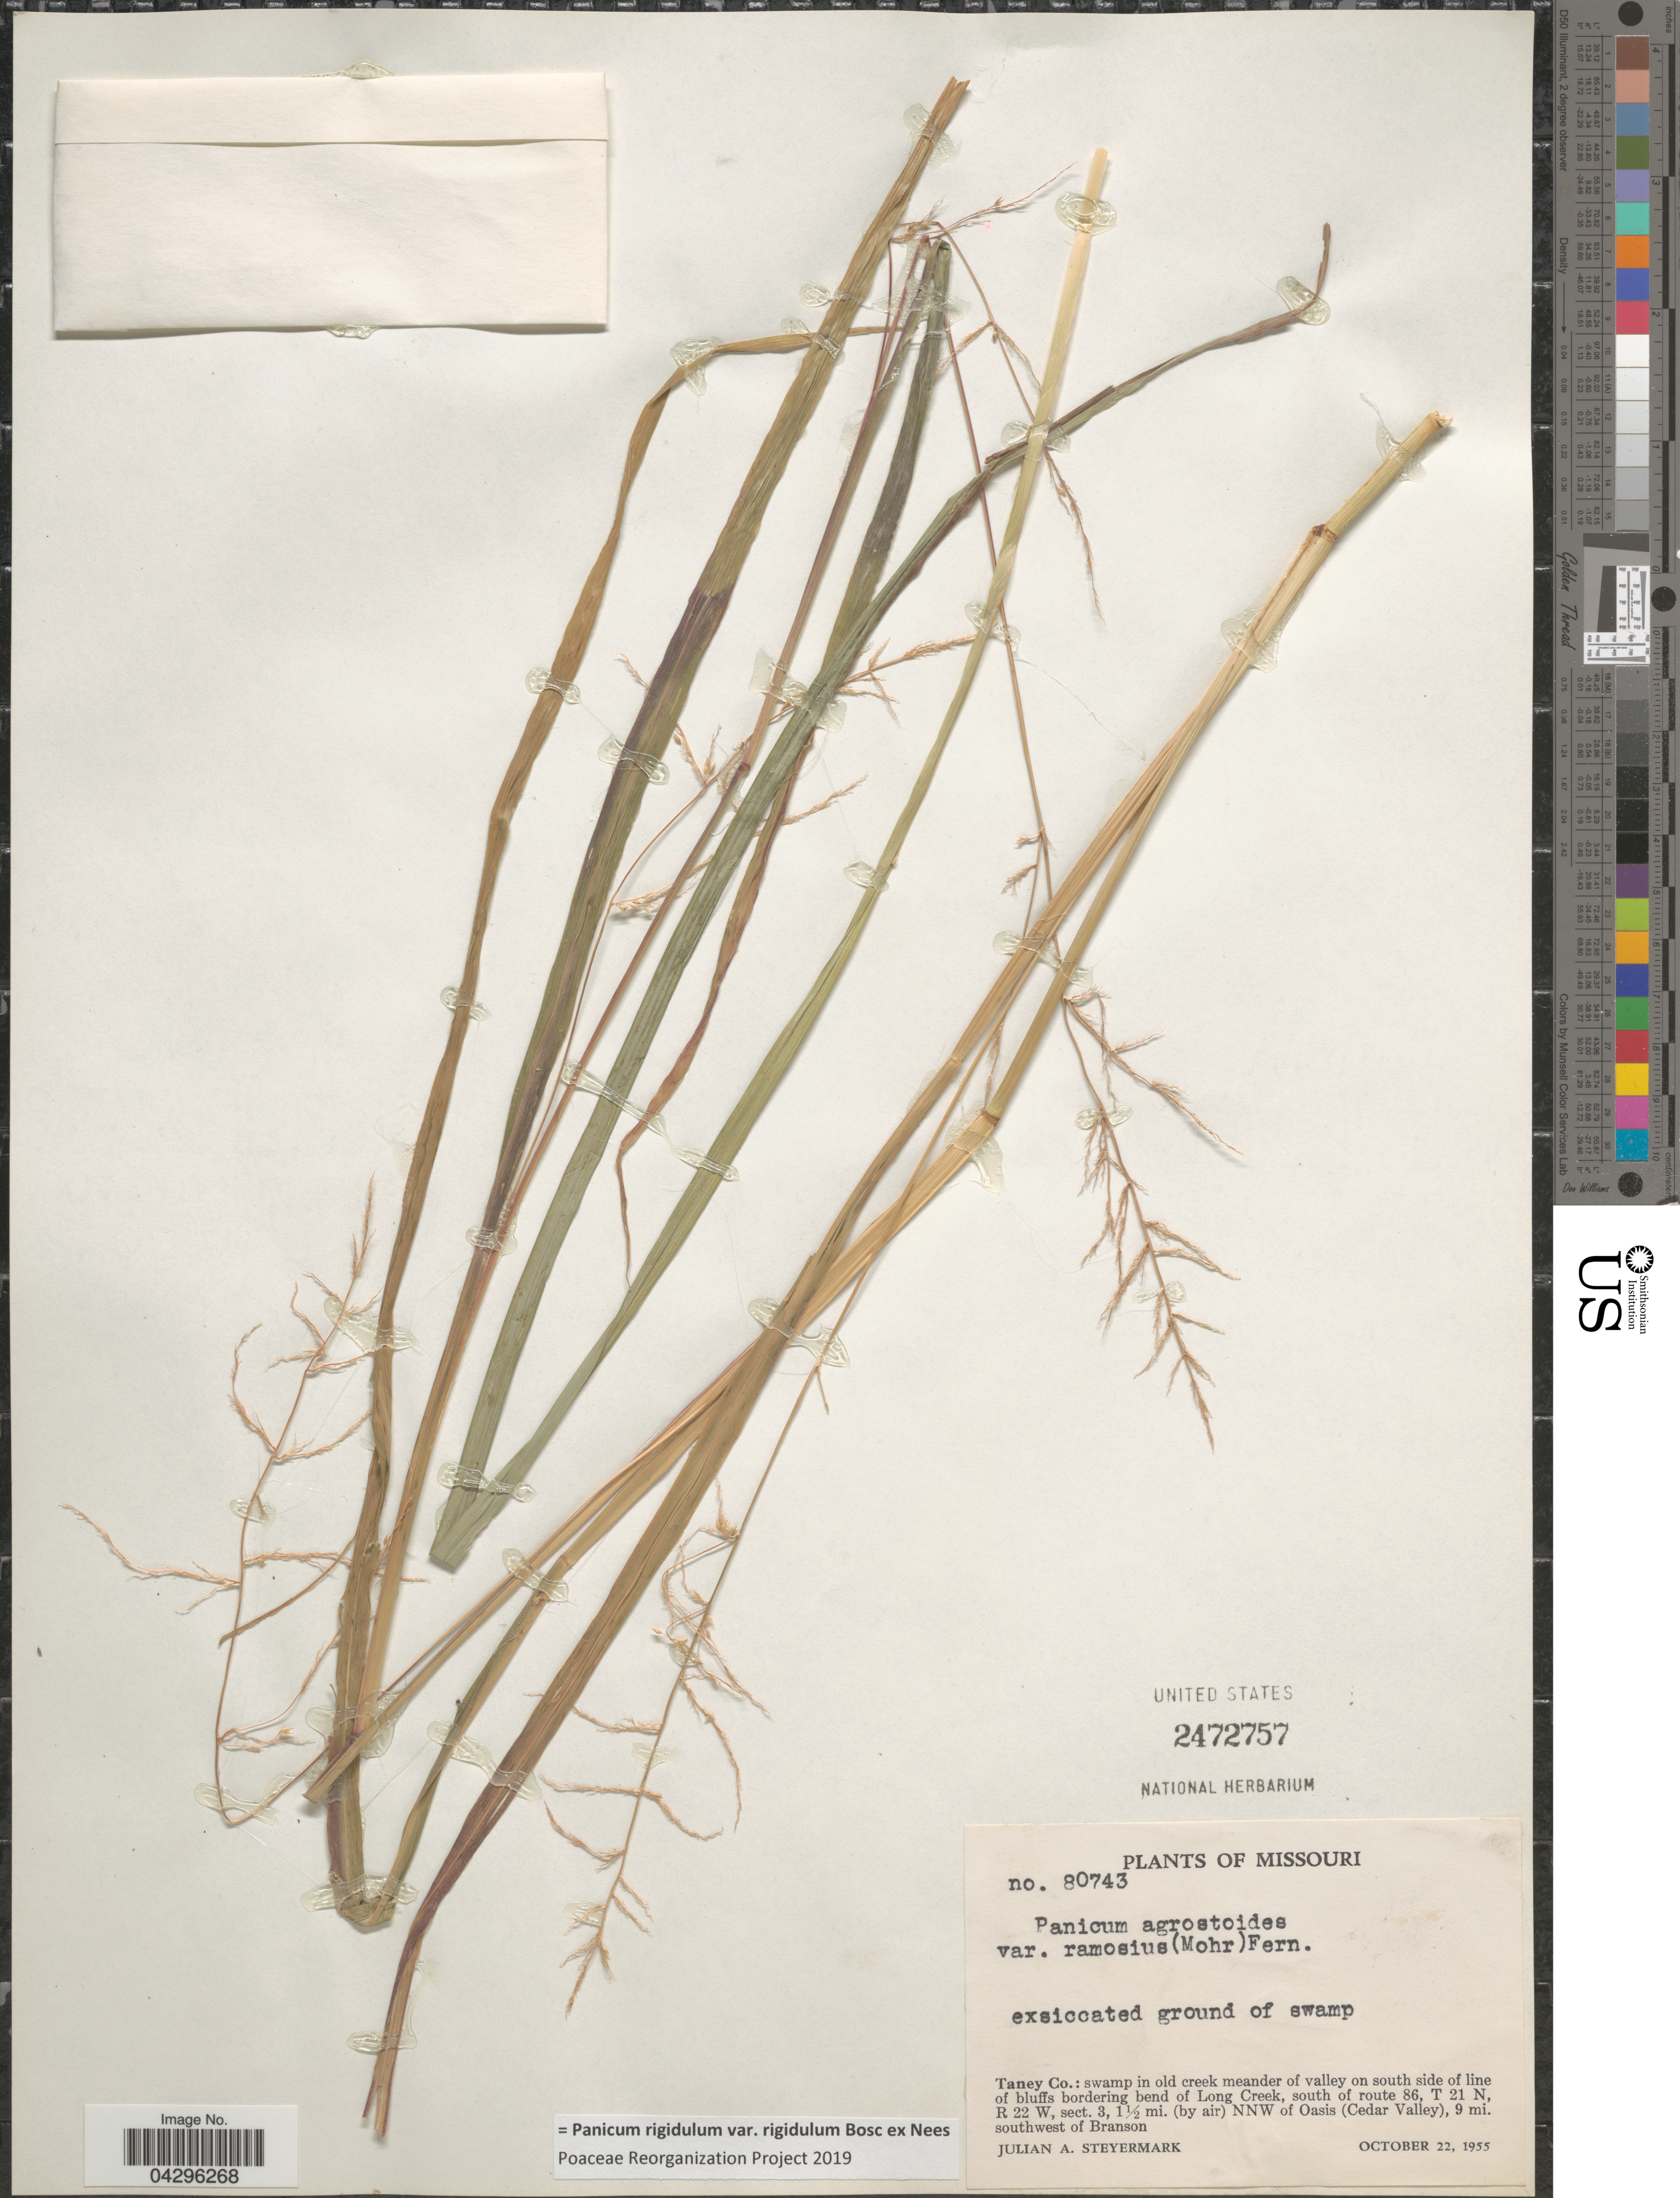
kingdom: Plantae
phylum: Tracheophyta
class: Liliopsida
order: Poales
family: Poaceae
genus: Panicum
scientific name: Panicum rigidulum var. rigidulum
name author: Bosc ex Nees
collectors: J. Steyermark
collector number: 80743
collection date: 1955-10-22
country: United States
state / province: Missouri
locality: Taney Co.: swamp in old creek meander of valley on south side of line of bluffs bordering bend of Long Creek, south of route 86, T 21 N, R 22 W, sect. 3, 1 1/2 mi. (by air) NNW of Oasis (Cedar Valley), 9 mi. southwest of Branson.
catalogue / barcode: US 2472757